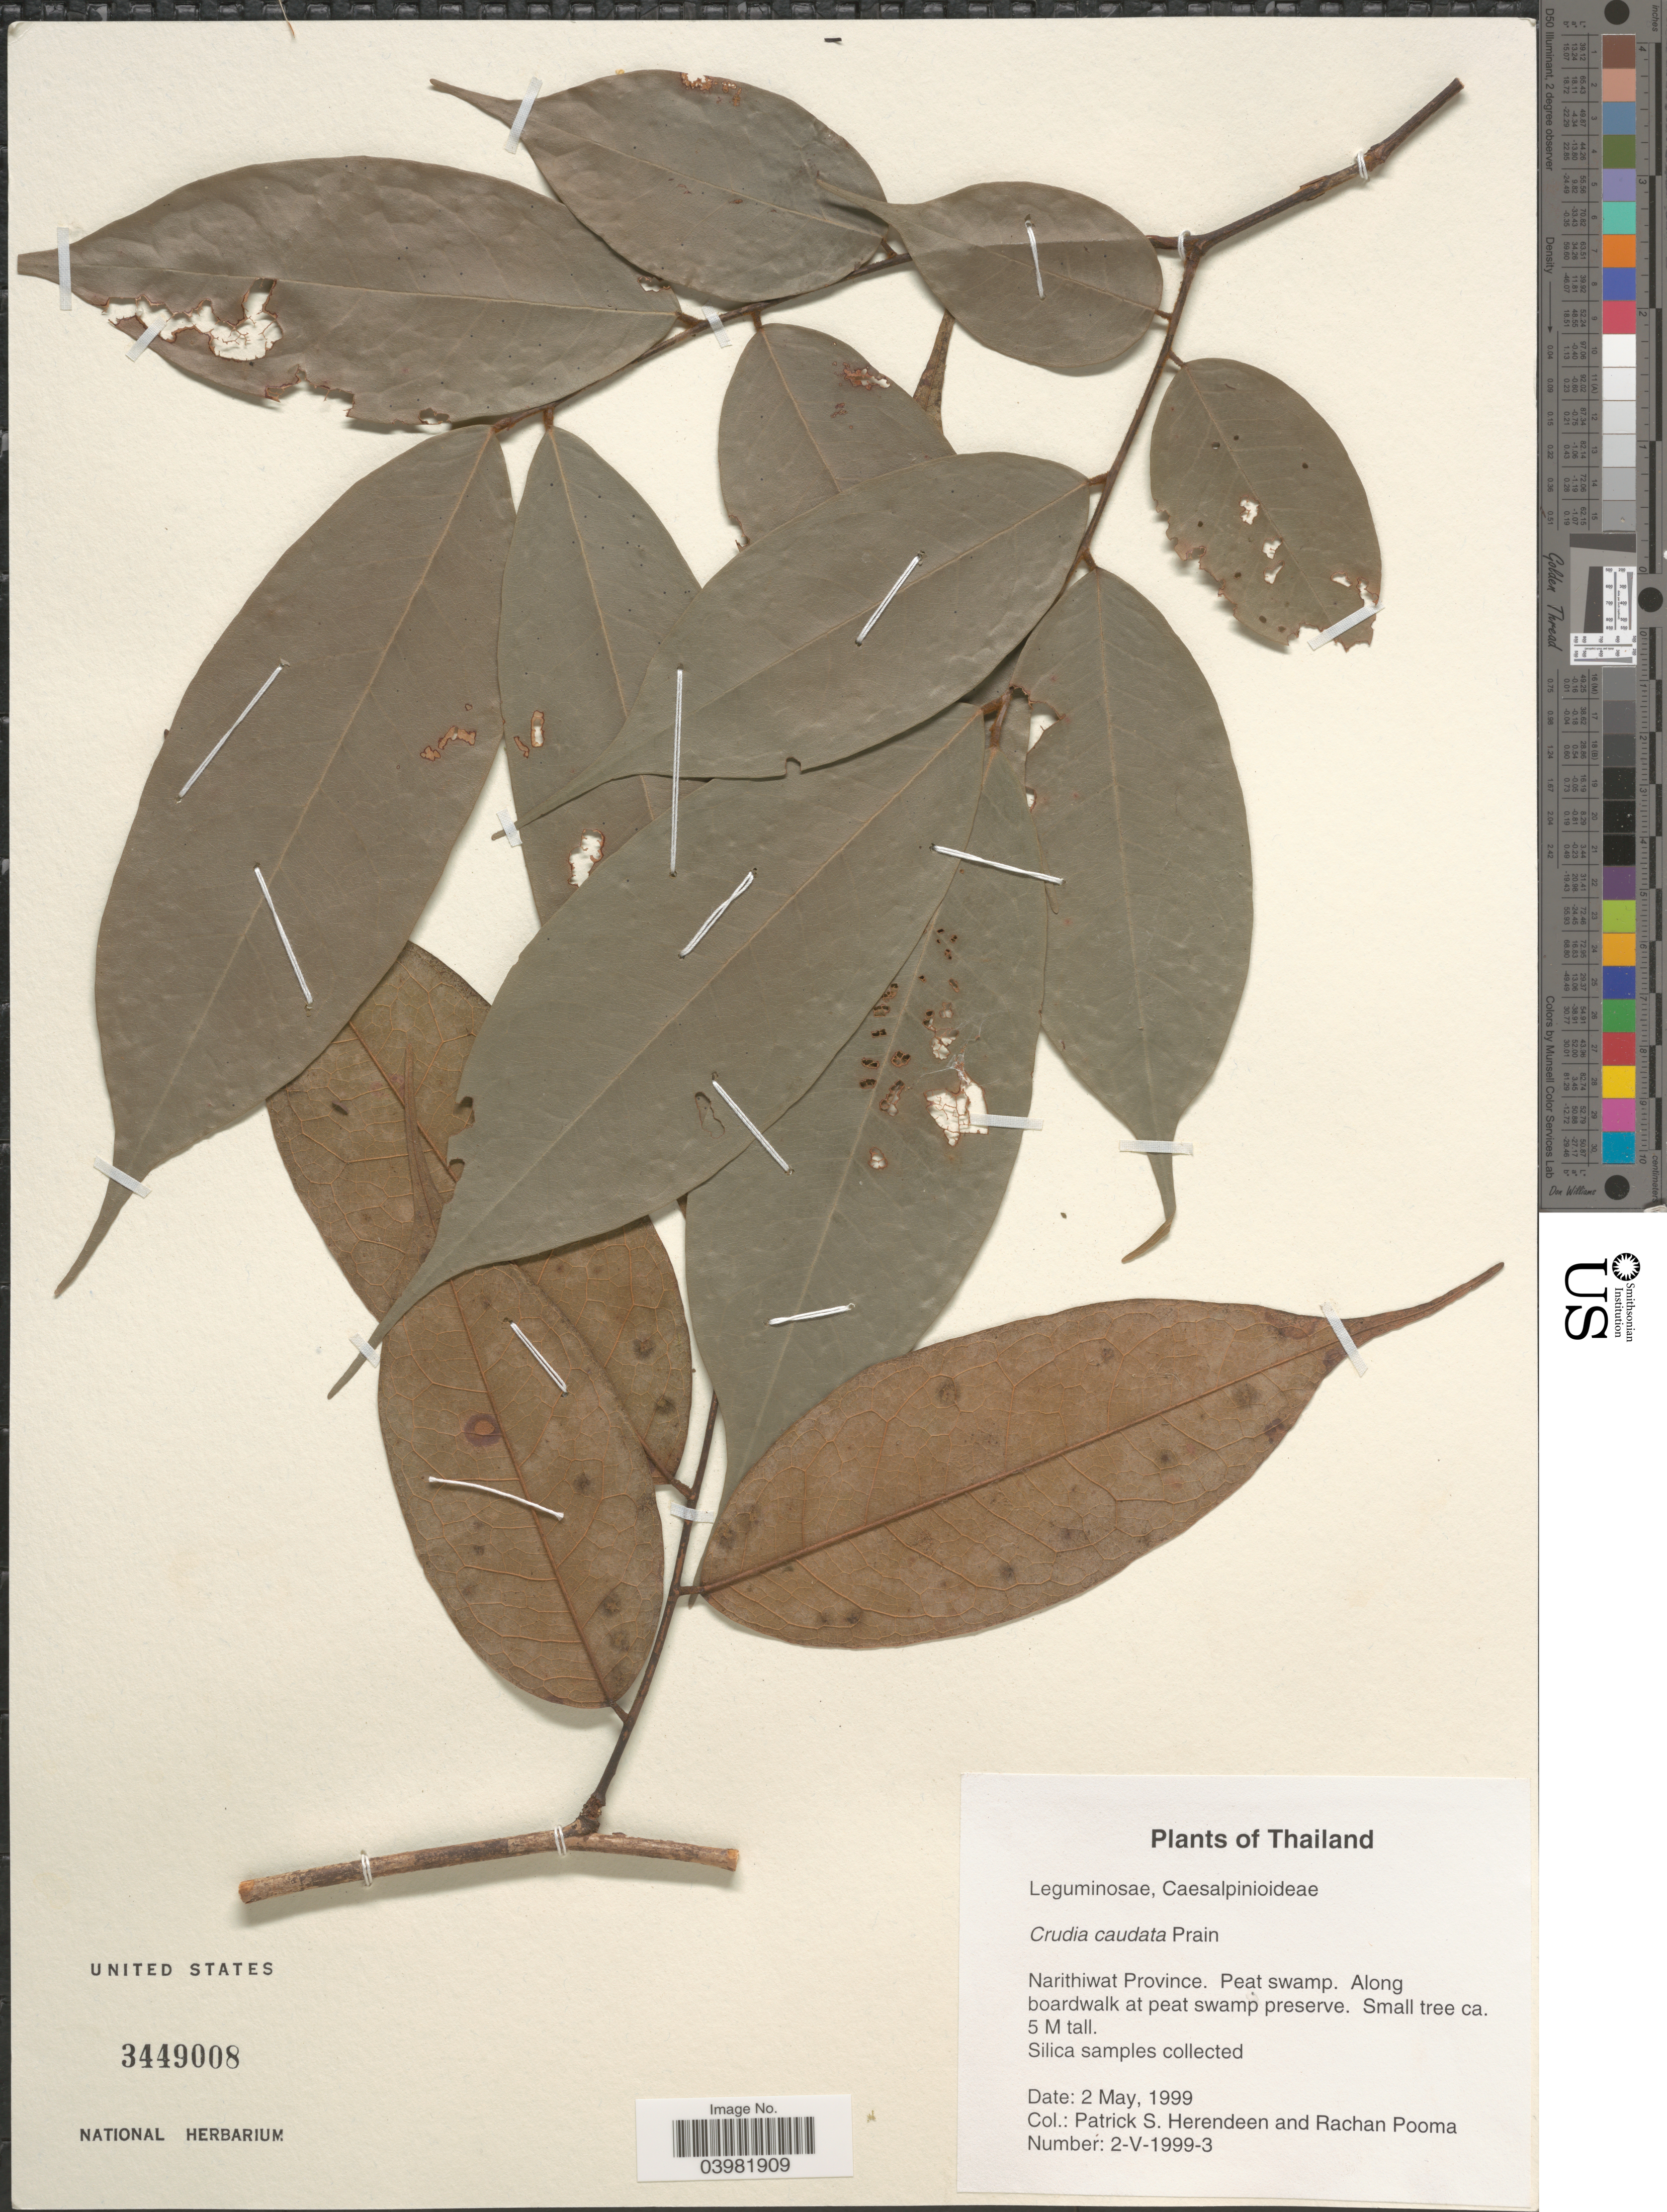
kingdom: Plantae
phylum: Tracheophyta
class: Magnoliopsida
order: Fabales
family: Fabaceae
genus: Crudia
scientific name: Crudia caudata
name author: Prain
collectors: P. S. Herendeen & R. Pooma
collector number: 2-V-1999-3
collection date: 1999-05-02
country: Thailand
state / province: Narathiwat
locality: Narithiwat Province. Peat swamp. Along boardwalk at peat swamp preserve.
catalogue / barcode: US 3449008